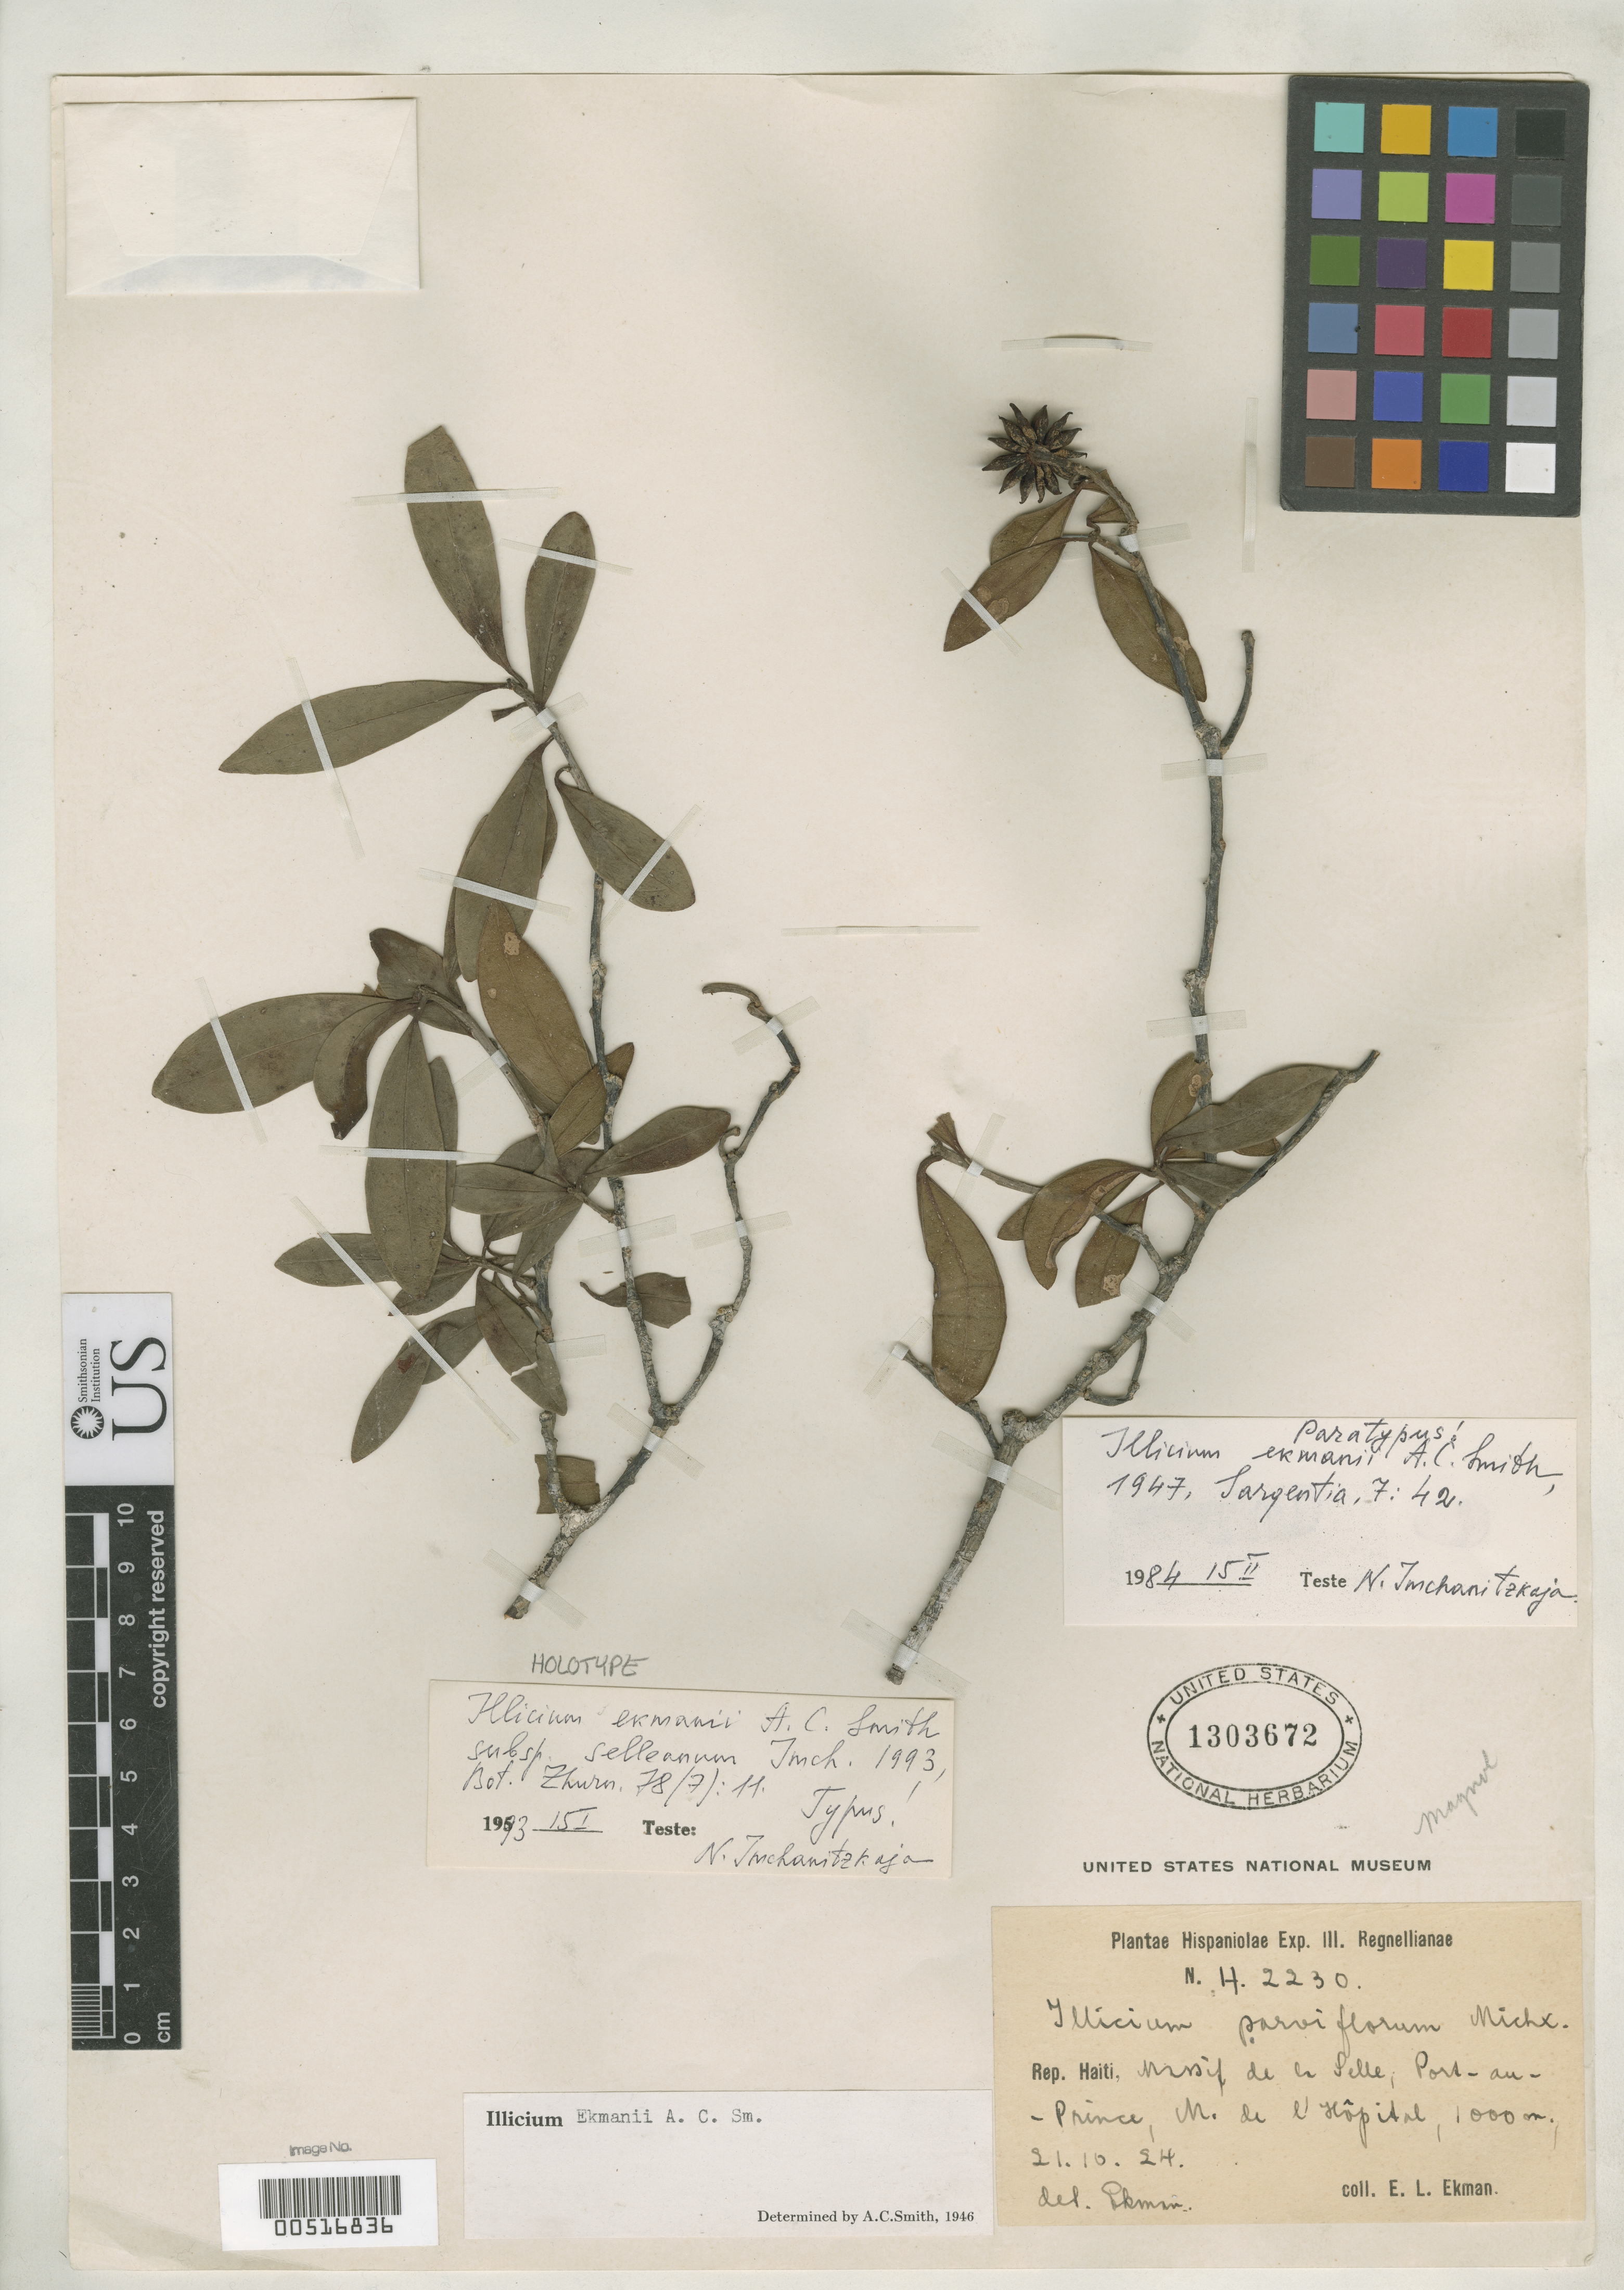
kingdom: Plantae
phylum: Tracheophyta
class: Magnoliopsida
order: Austrobaileyales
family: Schisandraceae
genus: Illicium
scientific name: Illicium ekmanii subsp. selleanum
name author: Imkhan.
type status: Holotype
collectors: E. L. Ekman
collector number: H 2230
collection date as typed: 21 Oct 1924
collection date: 1924-10-21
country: Haiti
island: Hispaniola Island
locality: Massif de Laselle, Port-au-prince, N. de L Hospital.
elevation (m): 1000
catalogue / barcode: US 1303672